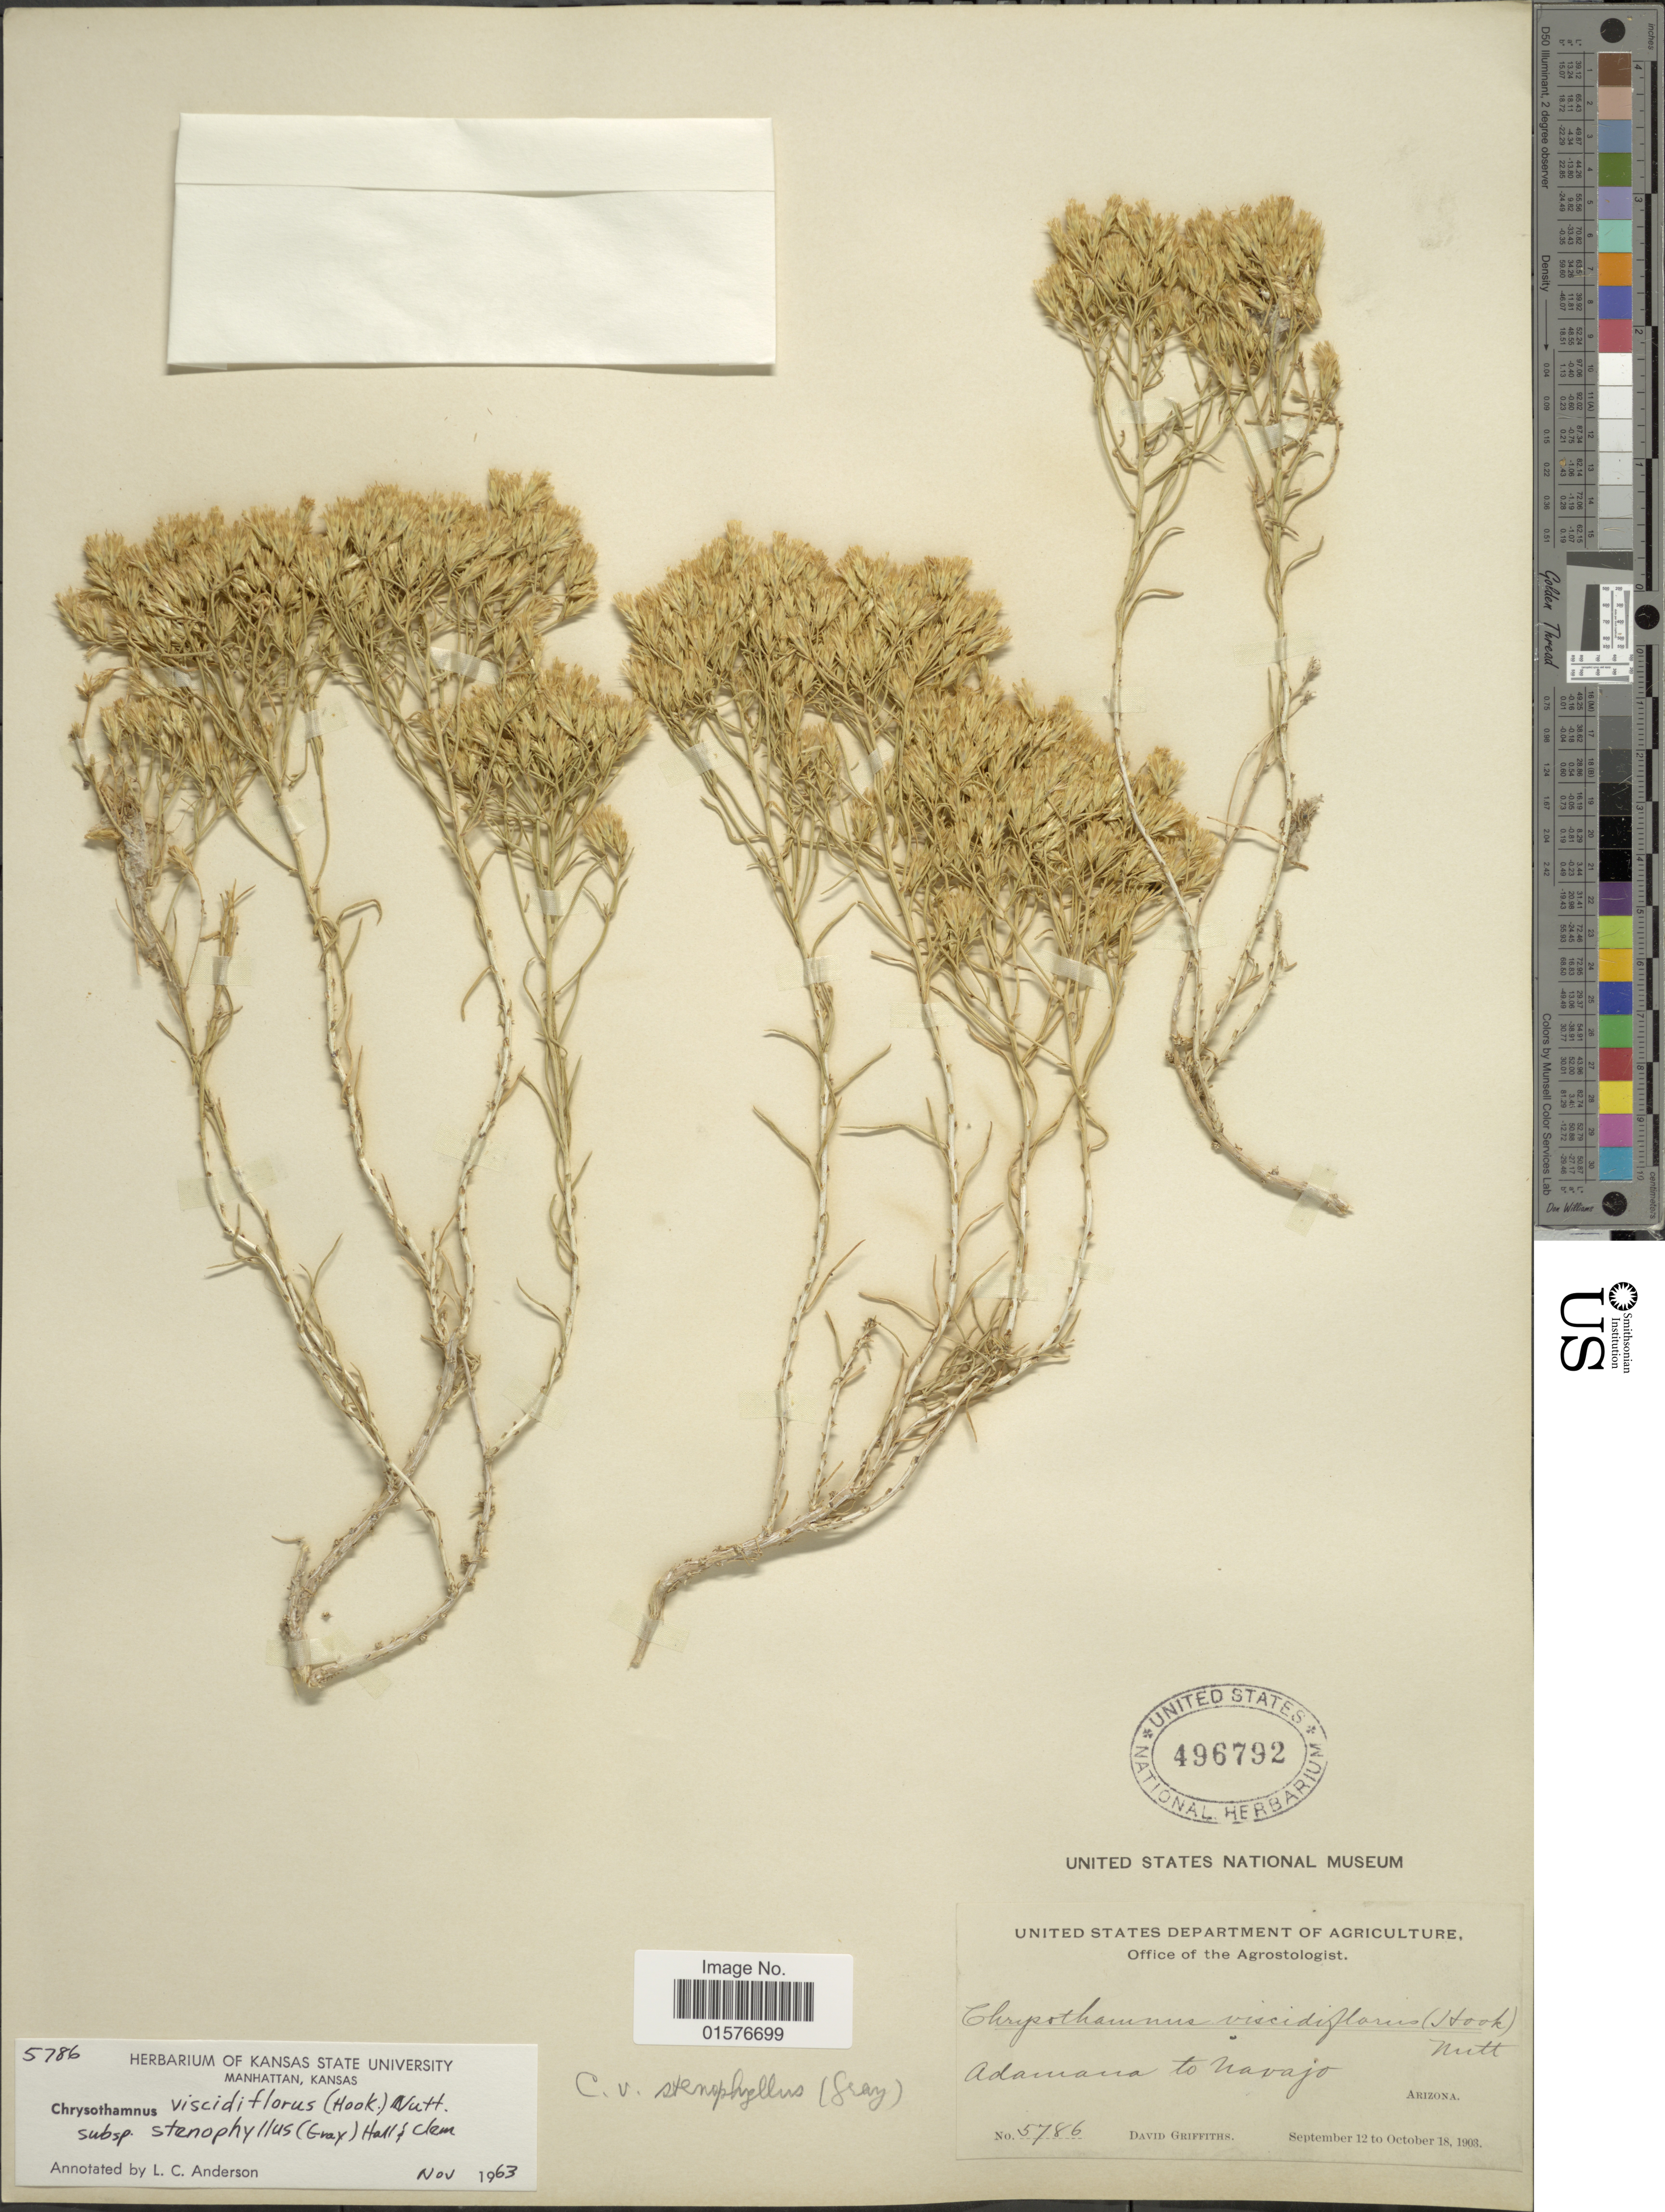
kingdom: Plantae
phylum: Tracheophyta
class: Magnoliopsida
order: Asterales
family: Asteraceae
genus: Chrysothamnus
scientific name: Chrysothamnus viscidiflorus subsp. stenophyllus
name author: (A. Gray) H.M. Hall & Clem.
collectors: D. Griffiths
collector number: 5786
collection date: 1903-09-12/1903-10-18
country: United States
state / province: Arizona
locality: Adamana to Navajo, Arizona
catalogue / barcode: US 496792